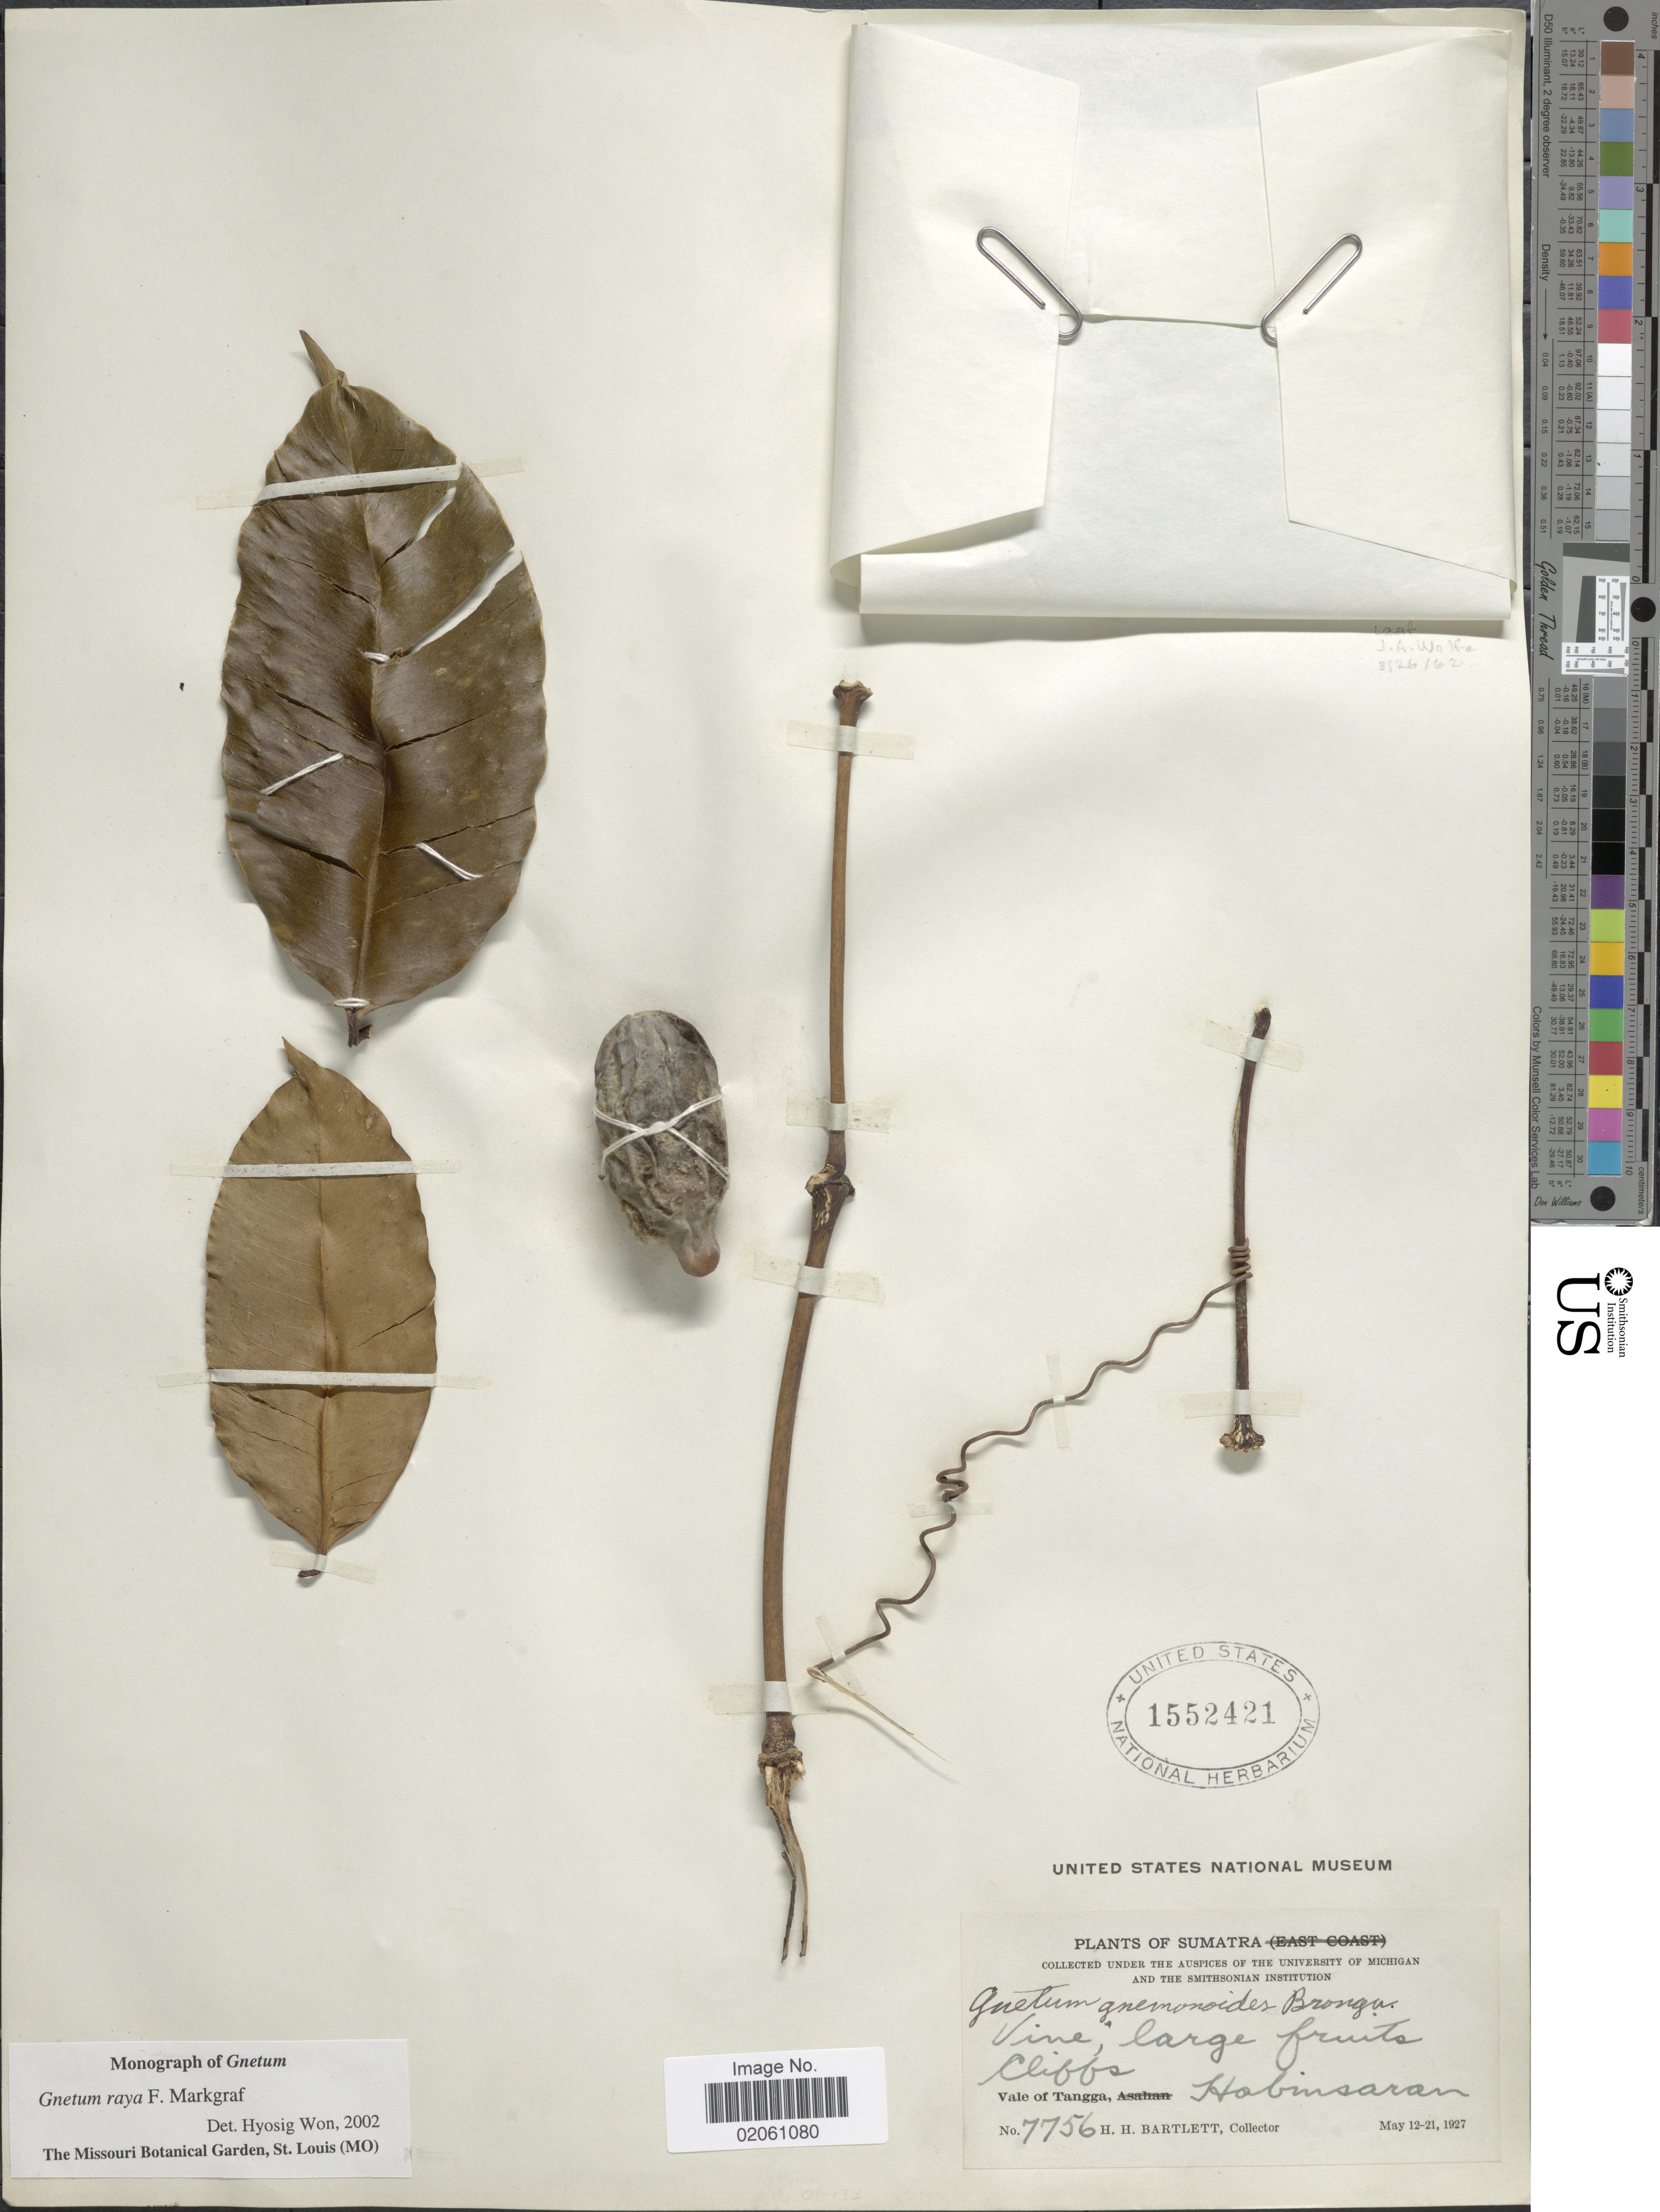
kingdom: Plantae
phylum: Tracheophyta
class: Gnetopsida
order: Gnetales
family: Gnetaceae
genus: Gnetum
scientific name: Gnetum raya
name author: Markgr.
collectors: H. H. Bartlett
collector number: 7756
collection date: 1927-05-12/1927-05-21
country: Indonesia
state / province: Sumatra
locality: Cliffs, Vale of Tangga, Hobinsaran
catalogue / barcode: US 1552421